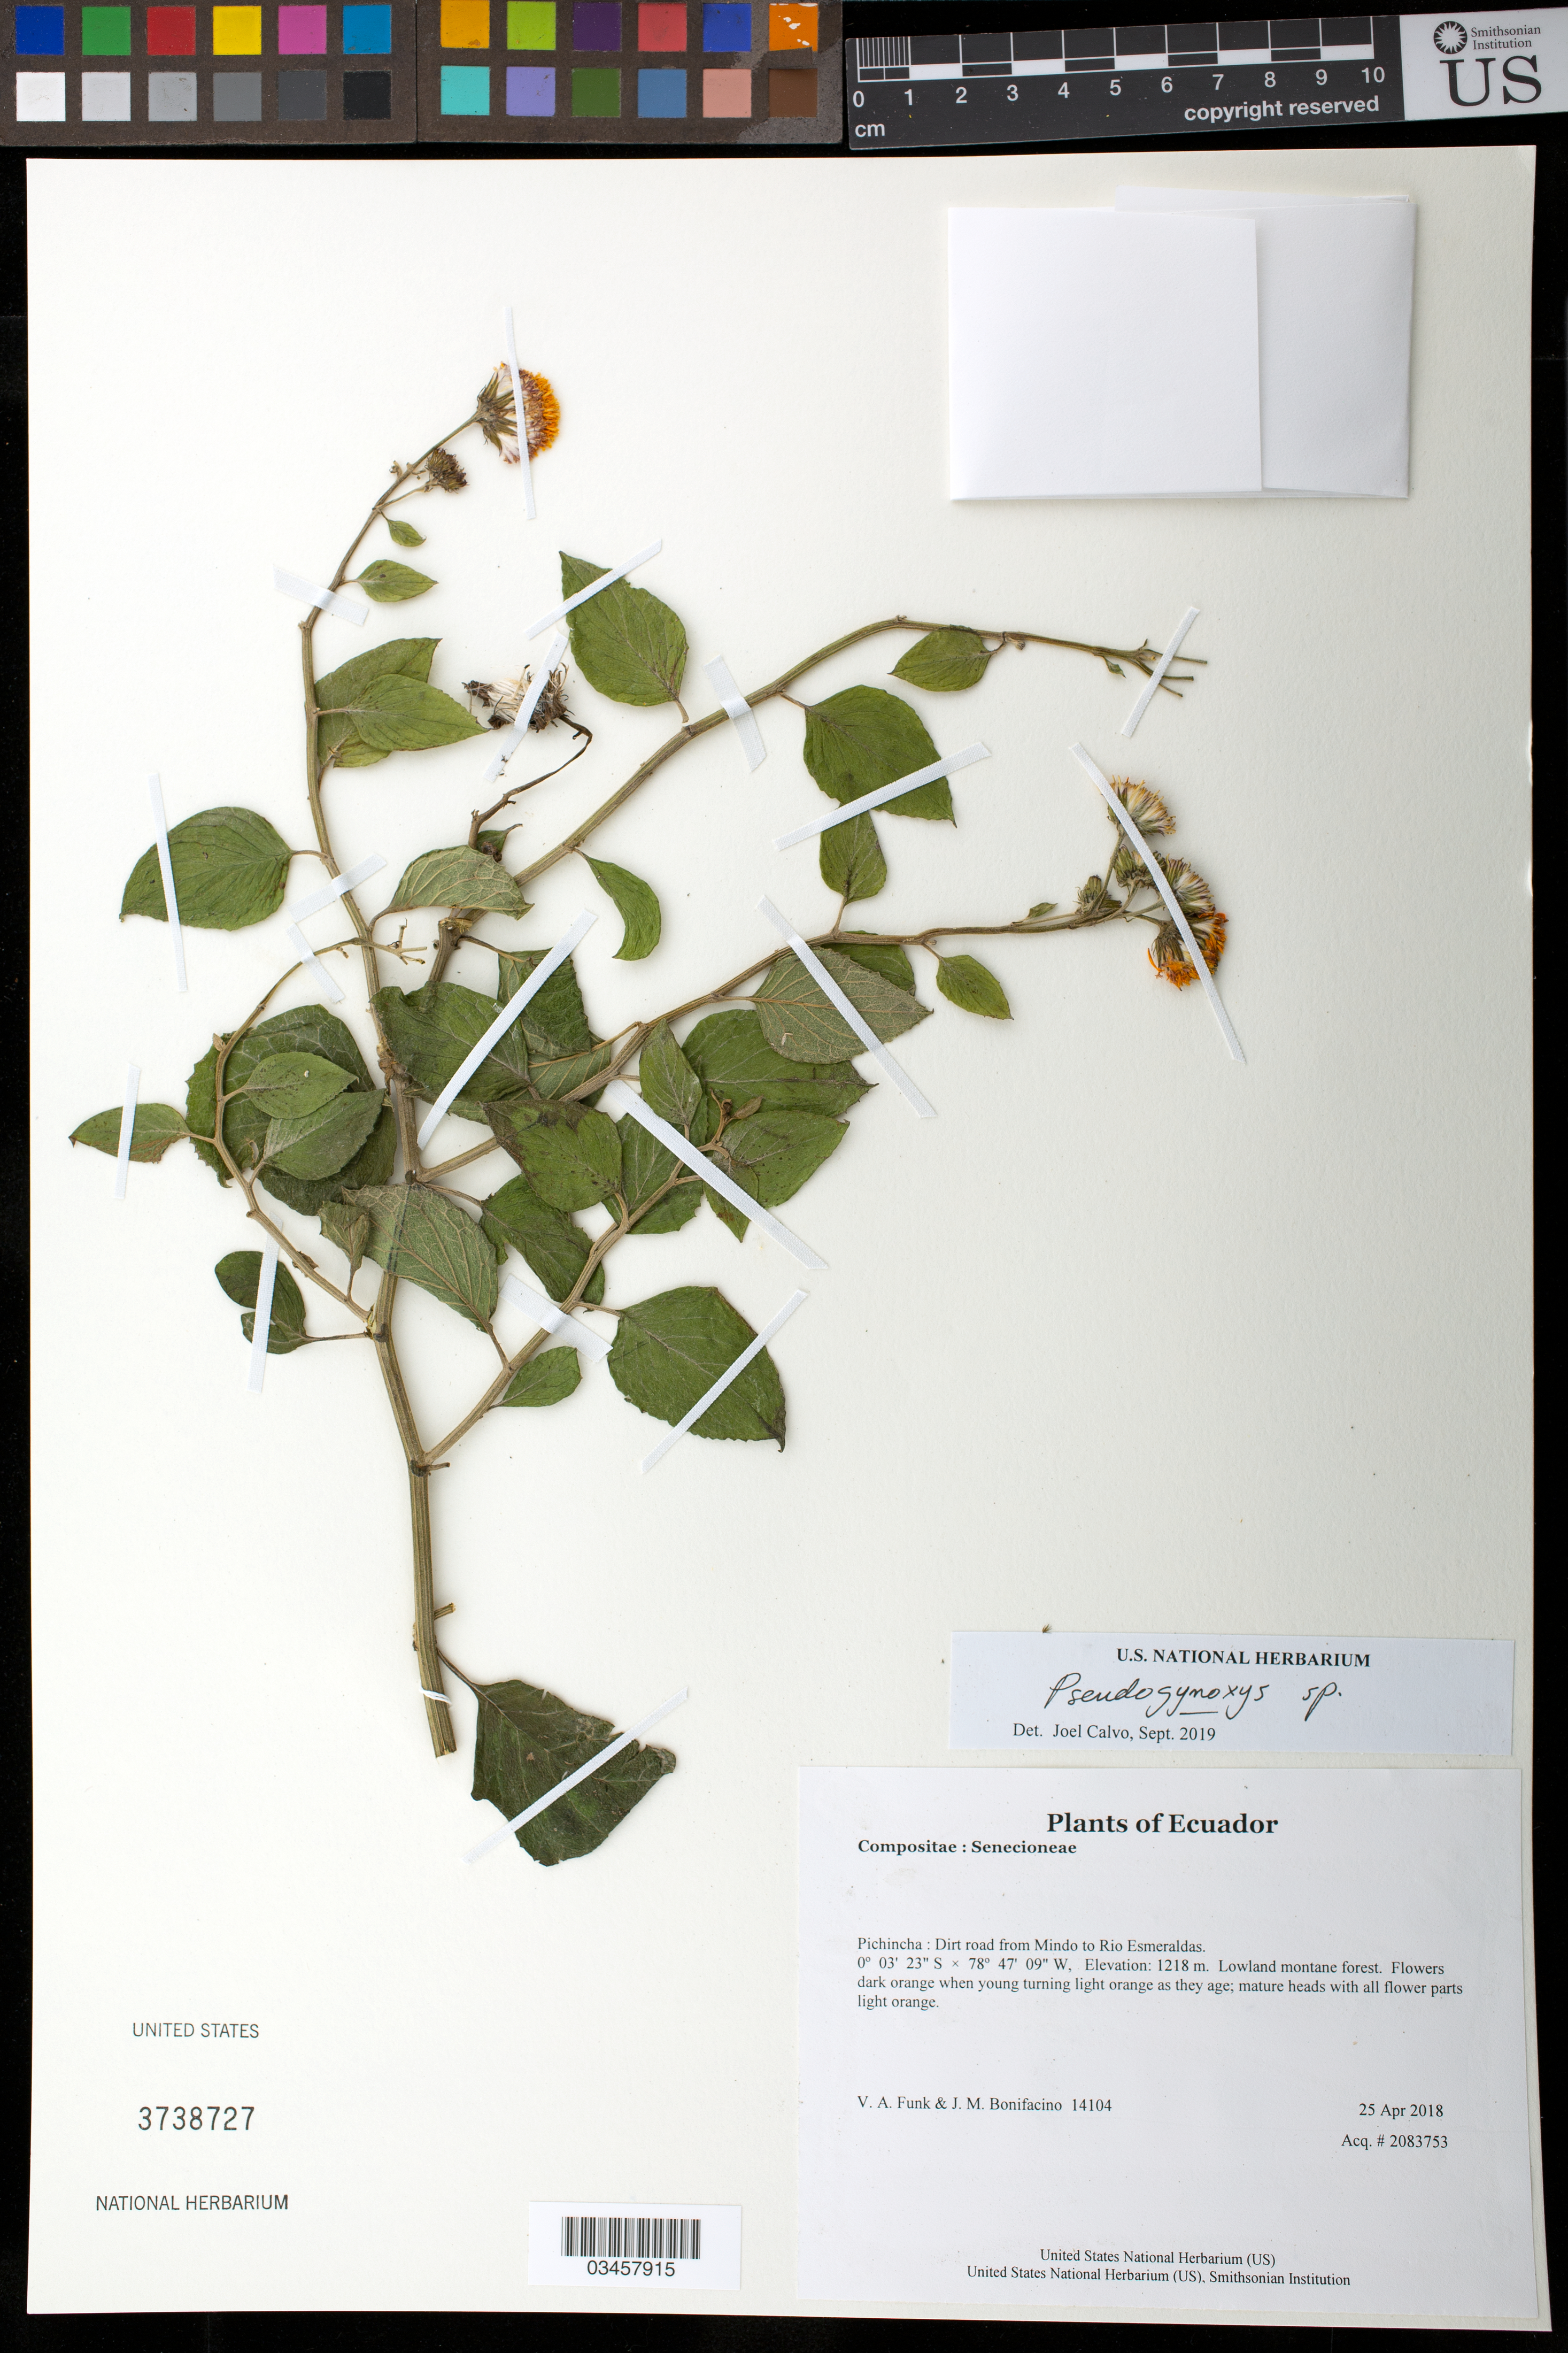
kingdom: Plantae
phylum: Tracheophyta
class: Magnoliopsida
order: Asterales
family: Asteraceae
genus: Pseudogynoxys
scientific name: Pseudogynoxys sonchoides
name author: (Kunth) Cuatrec.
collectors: V. Funk & M. Bonifacino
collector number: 14104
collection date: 2018-04-25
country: Ecuador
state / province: Pichincha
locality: Dirt road from Mindo to Rio Esmeraldas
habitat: Lowland montane forest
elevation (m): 1218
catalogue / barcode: US 3738727